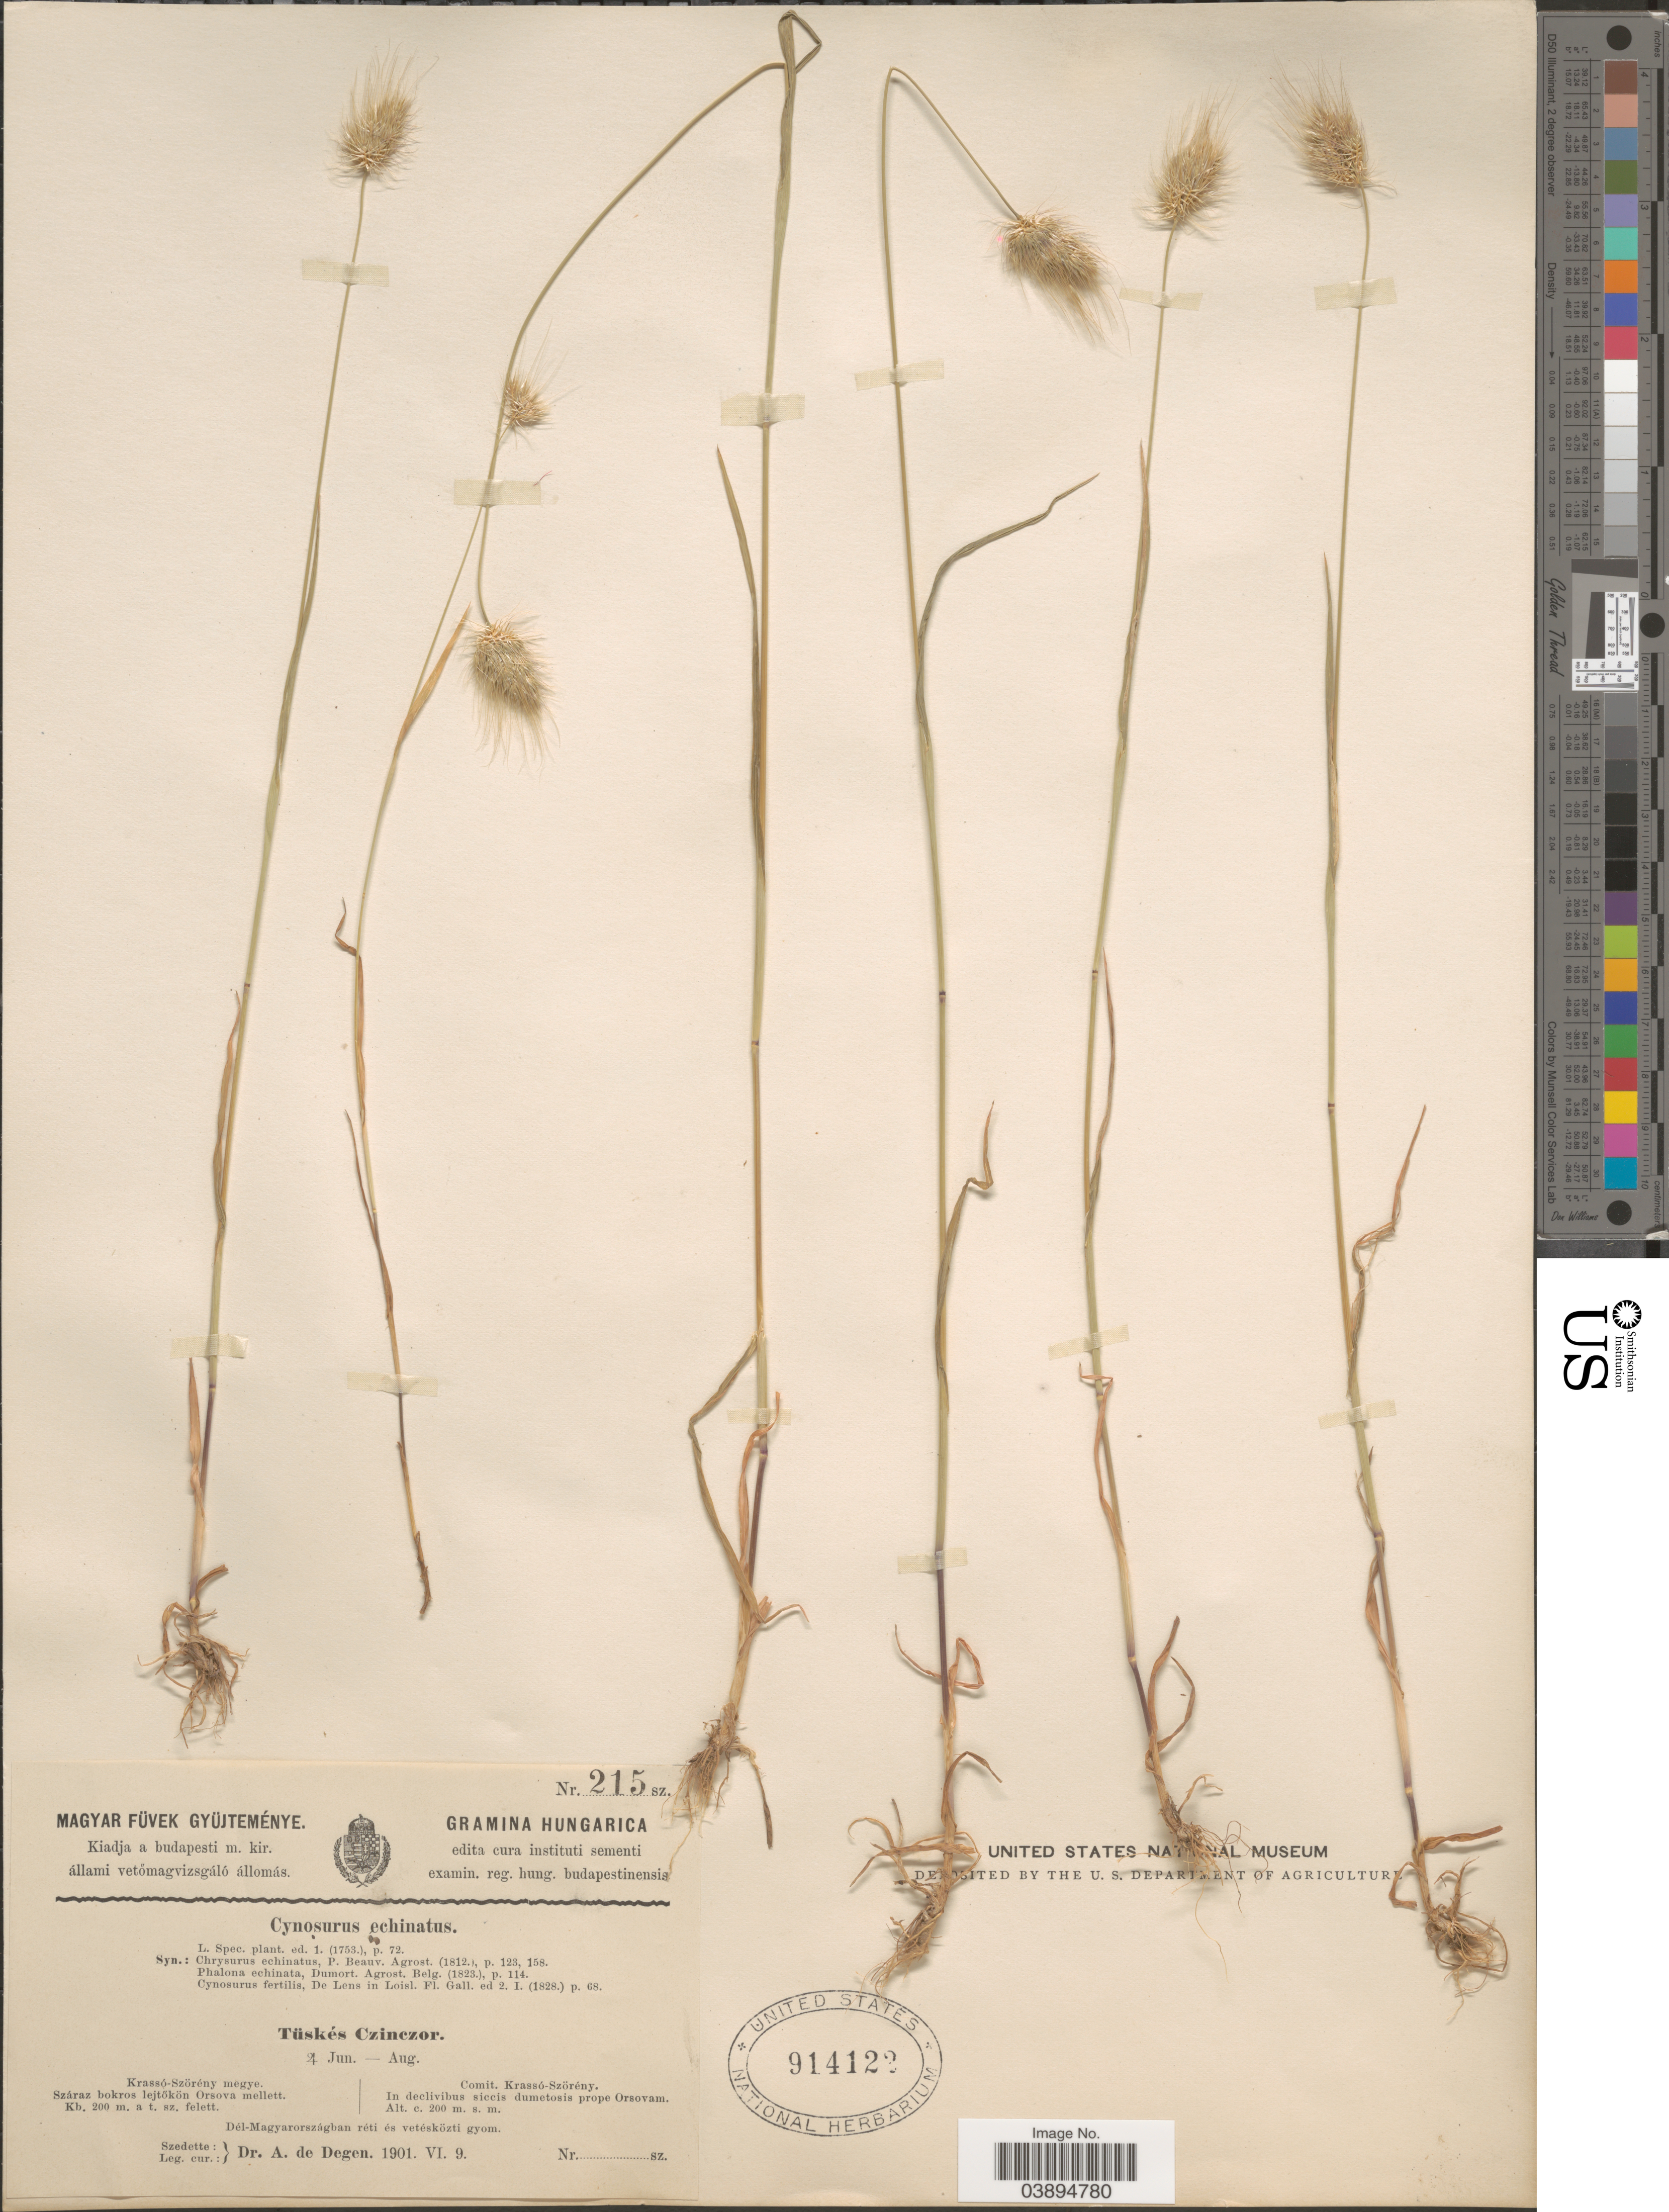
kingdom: Plantae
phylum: Tracheophyta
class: Liliopsida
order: Poales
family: Poaceae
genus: Cynosurus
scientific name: Cynosurus echinatus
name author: L.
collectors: A. Degen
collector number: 215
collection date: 1901-06-09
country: Romania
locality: Hungarica. Comit. Krassó-Szörény. In declivibus siccis dumetosis prope Orsovam.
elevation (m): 200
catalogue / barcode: US 914122